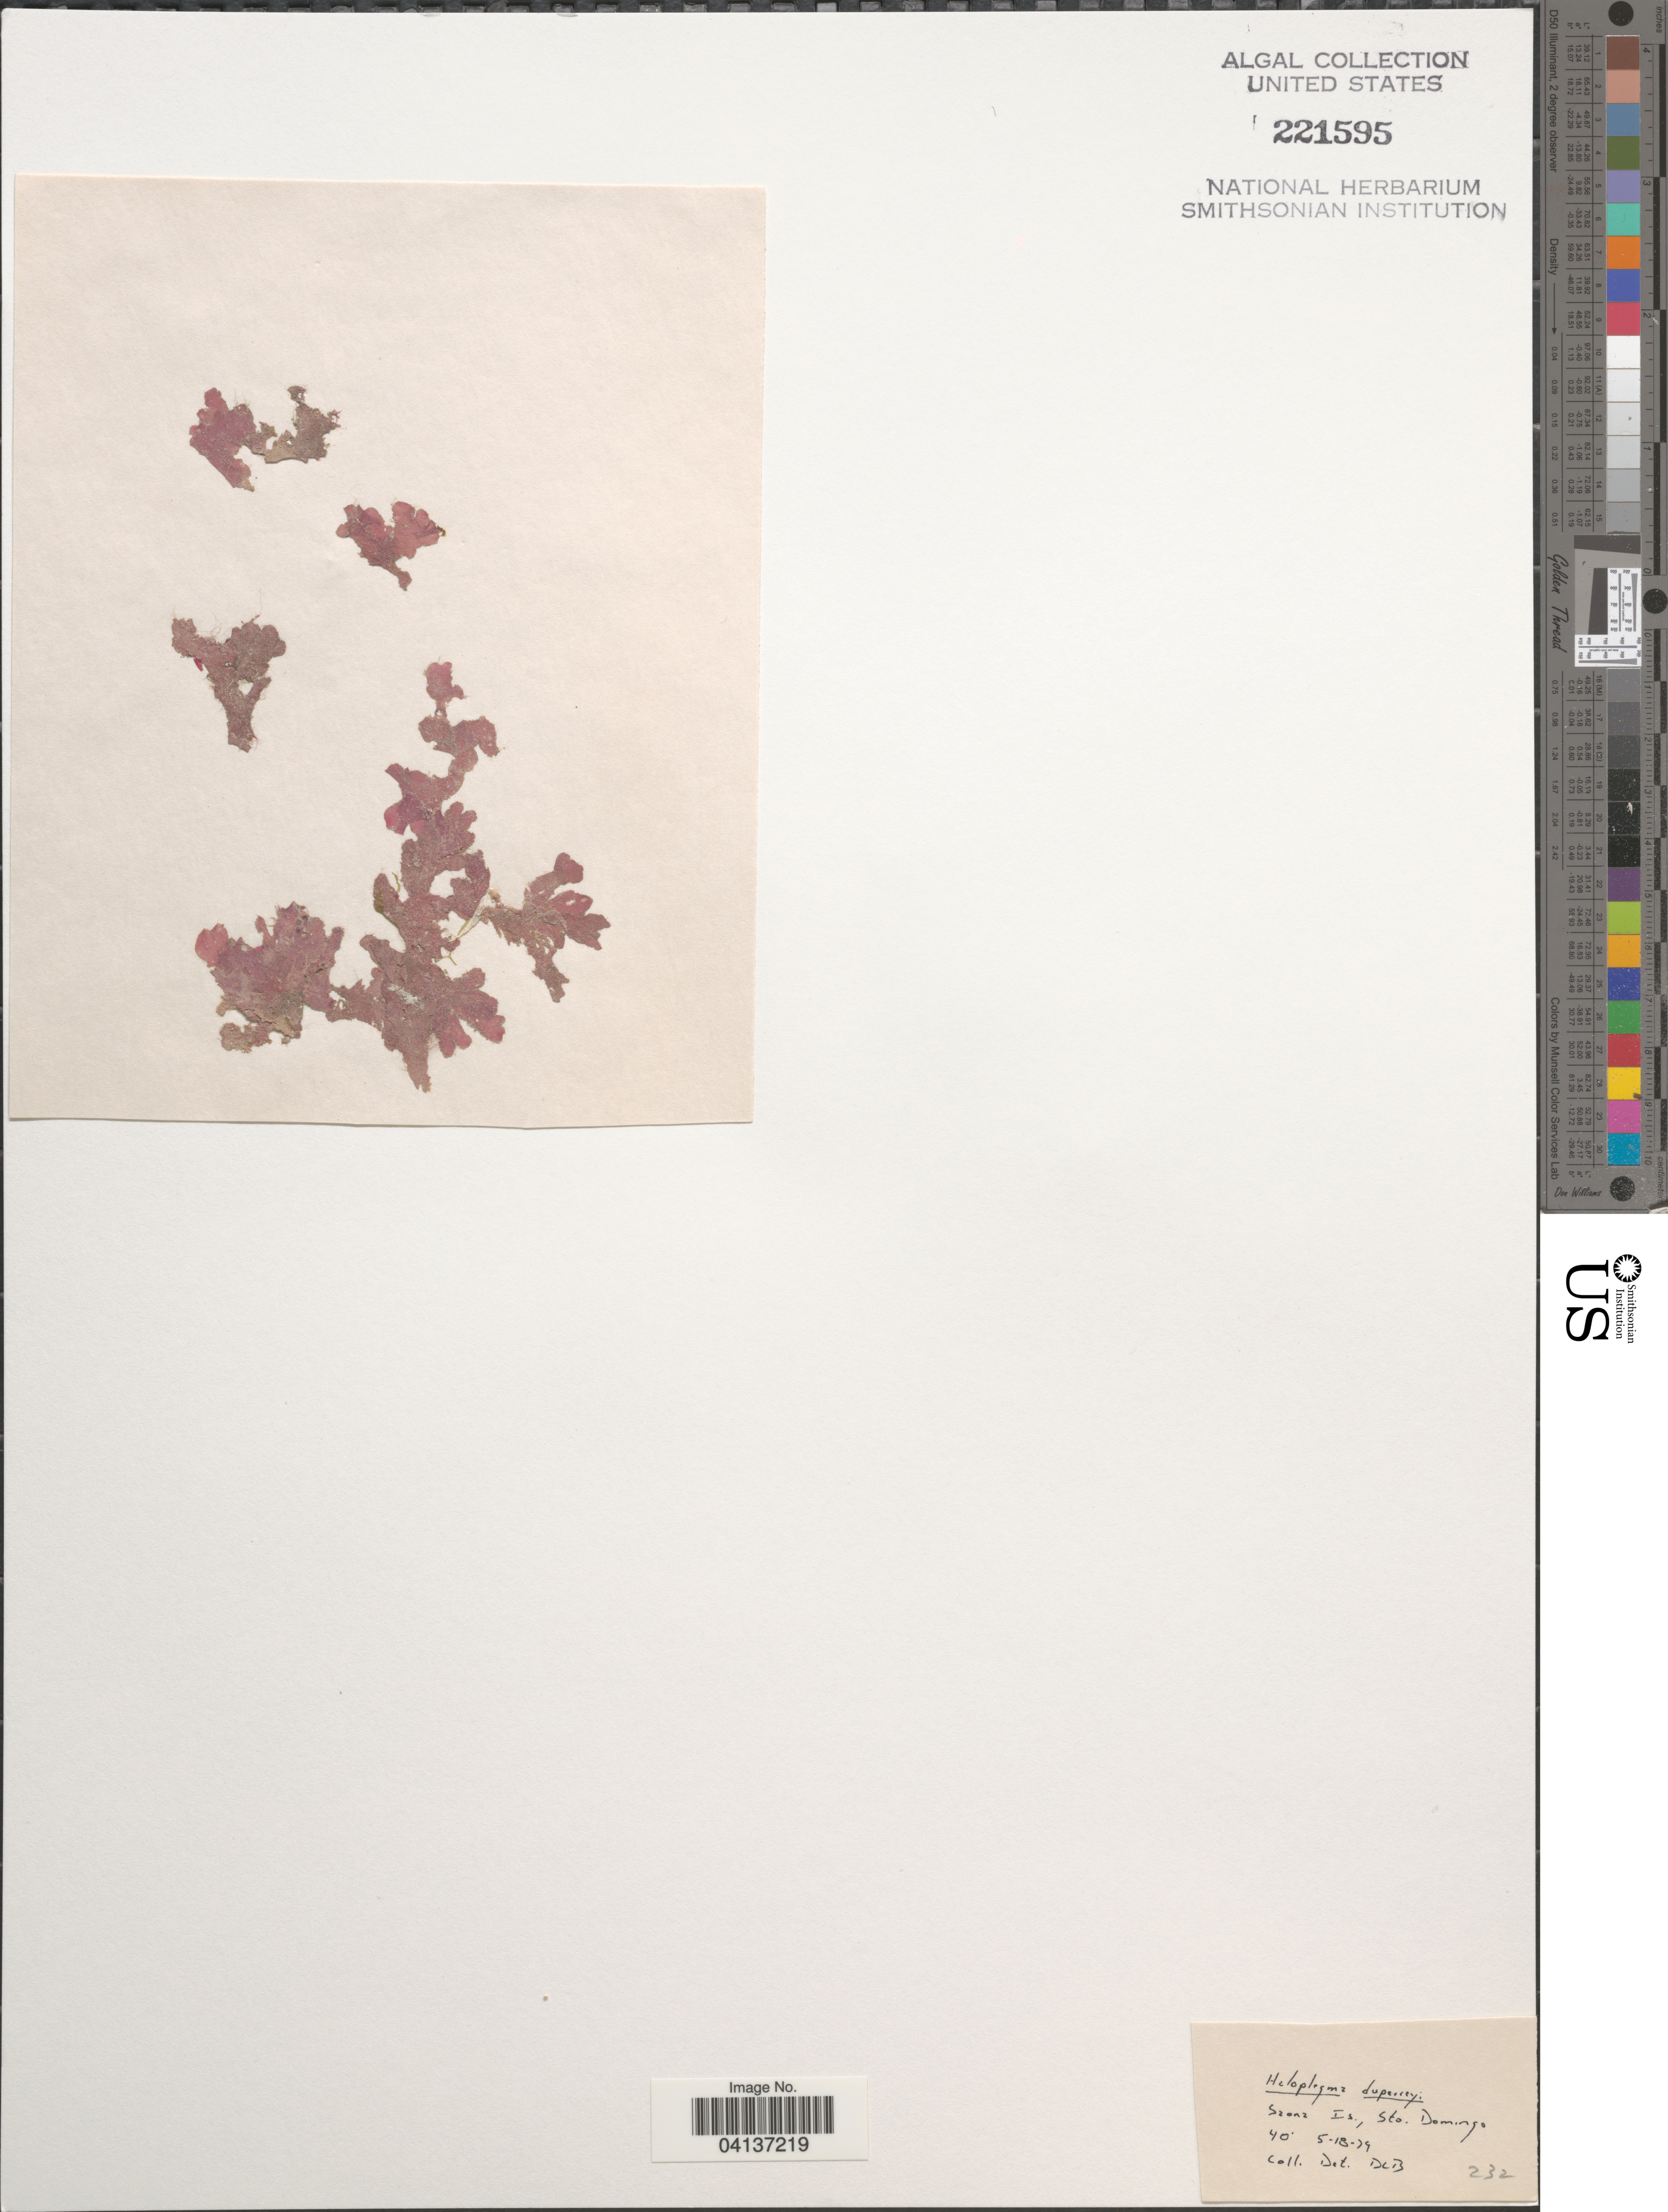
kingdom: Plantae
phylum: Rhodophyta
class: Florideophyceae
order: Ceramiales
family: Wrangeliaceae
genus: Haloplegma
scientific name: Haloplegma duperreyi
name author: Mont.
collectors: D. L. B.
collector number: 232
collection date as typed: Transcribed d/m/y: 18/5/79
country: Dominican Republic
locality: Saona Is., Sto. Domingo.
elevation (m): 12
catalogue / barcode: US 221596